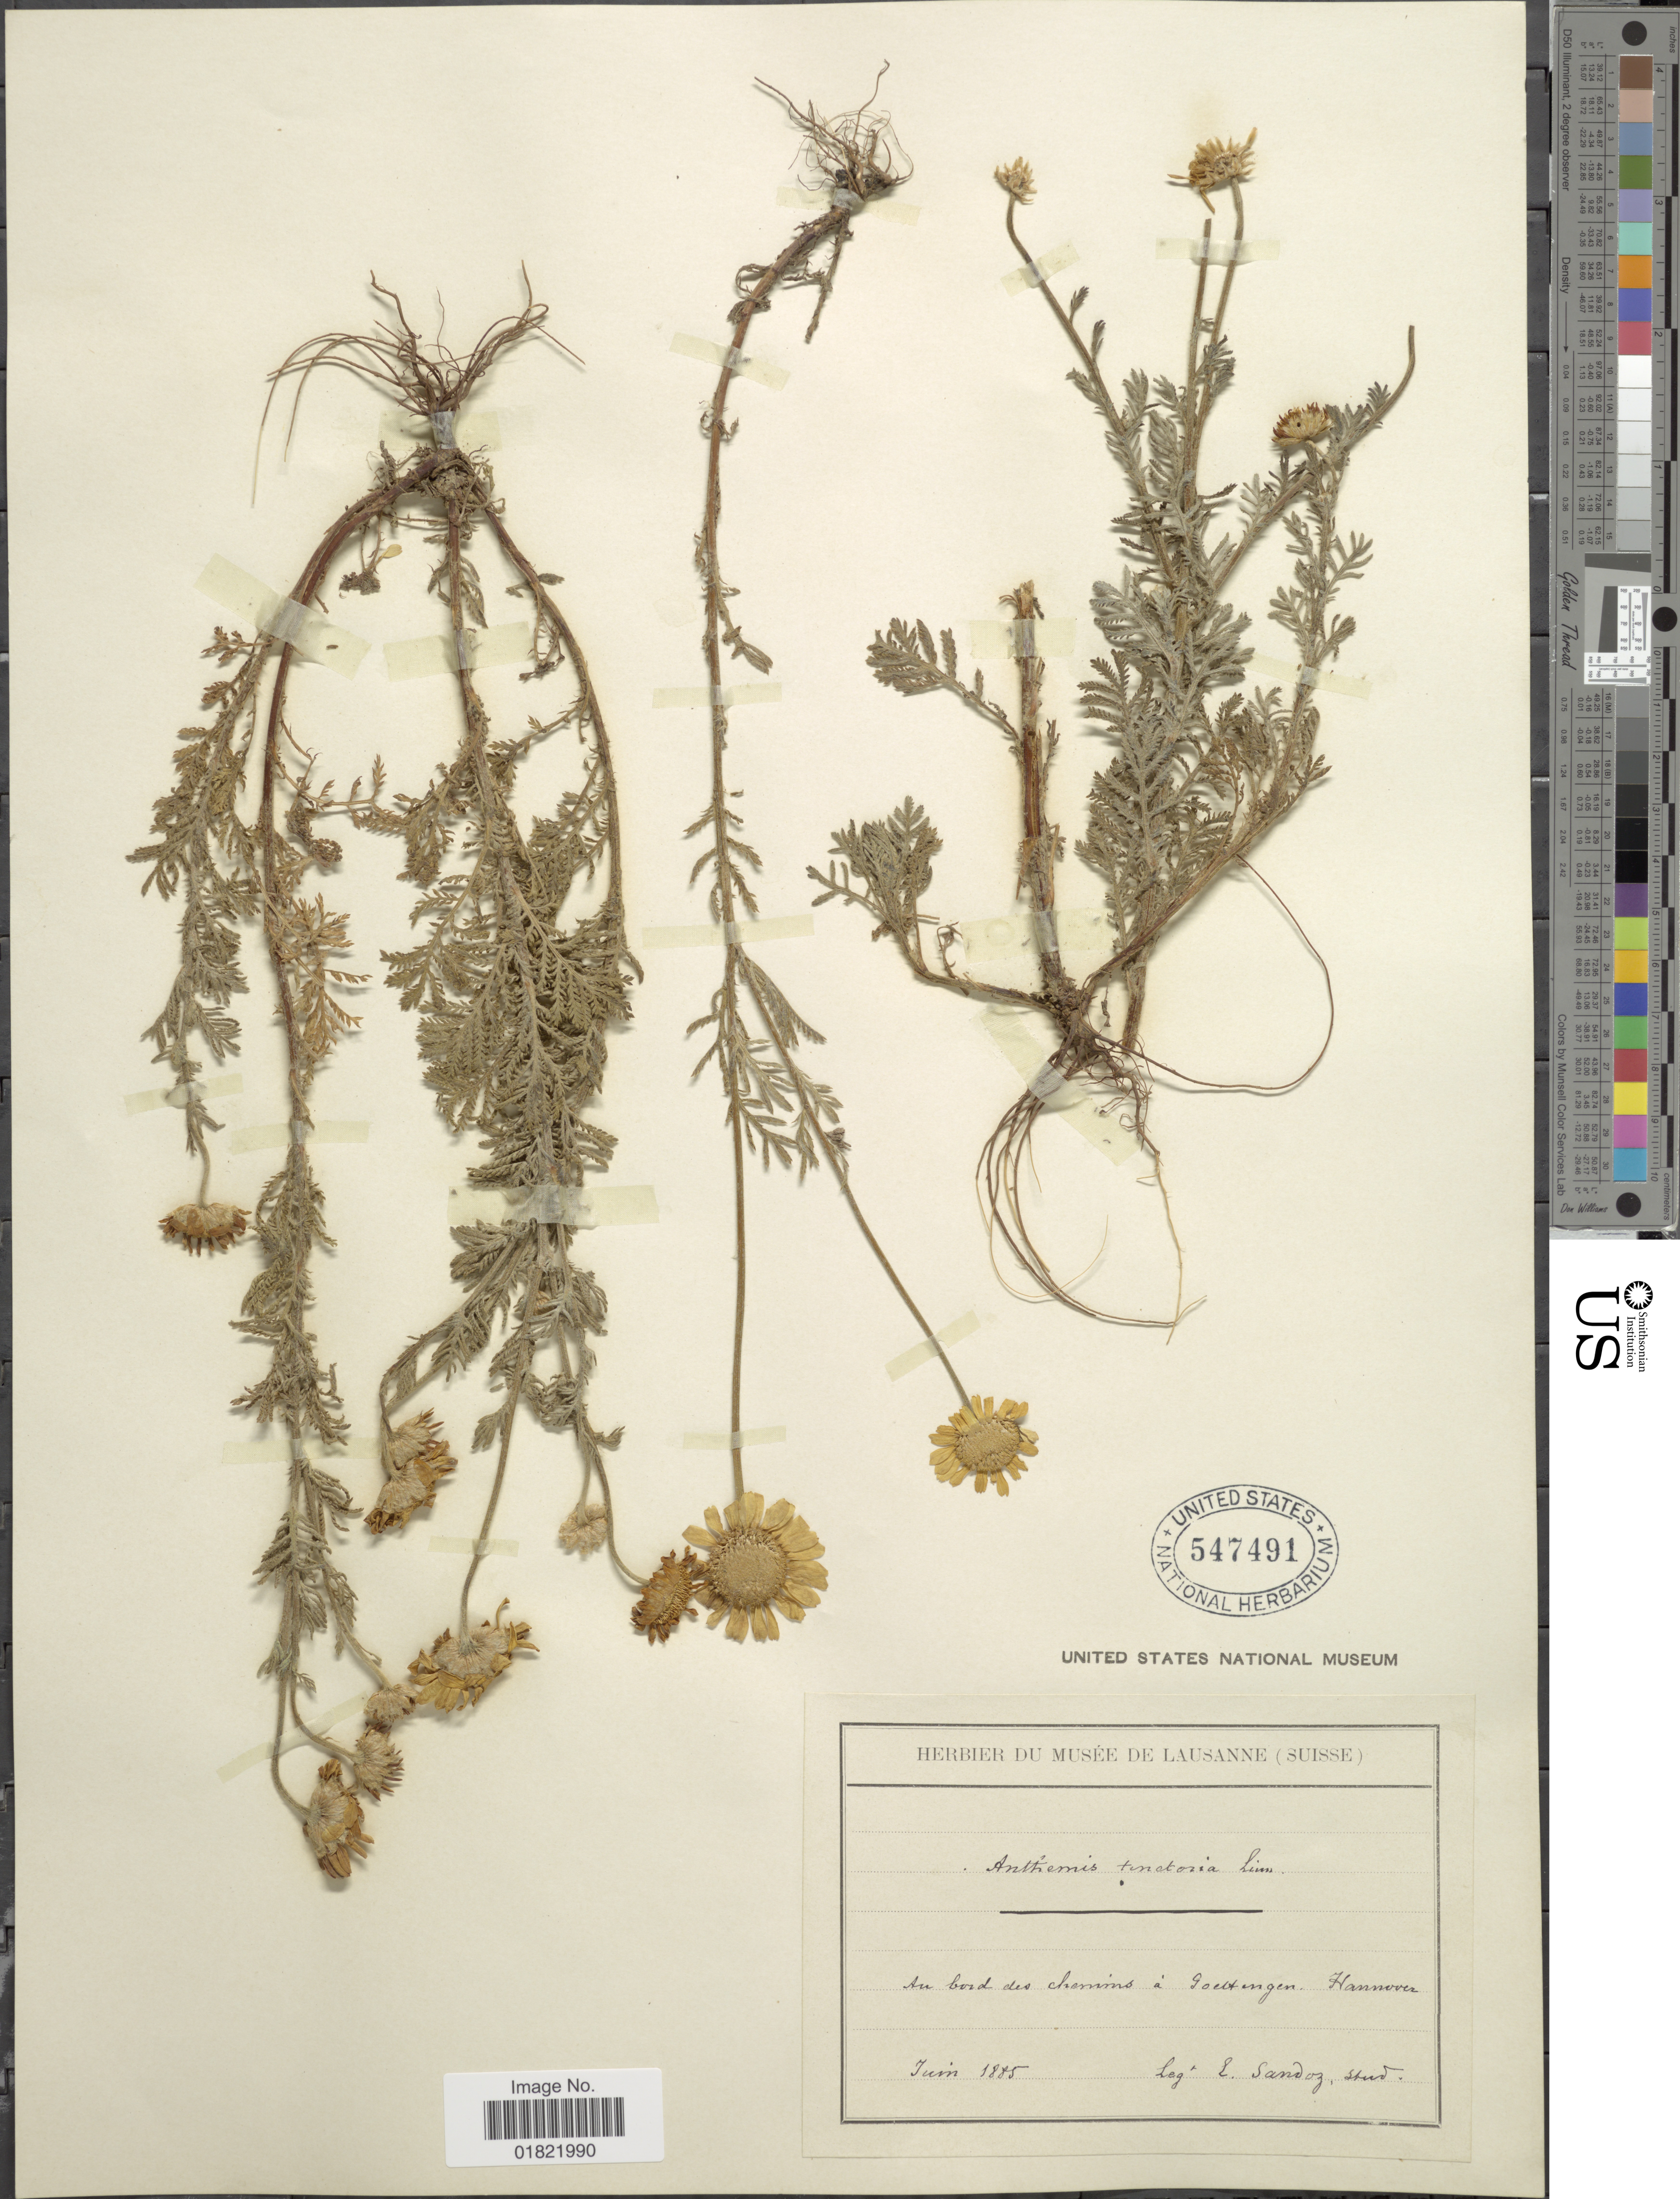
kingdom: Plantae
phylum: Tracheophyta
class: Magnoliopsida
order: Asterales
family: Asteraceae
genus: Anthemis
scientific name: Anthemis tinctoria 'Wargrave'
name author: L.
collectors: E. Sandoz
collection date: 1885-06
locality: Au bord des chemims a Goeltengen. Hannover [interpreted]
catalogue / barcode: US 547491